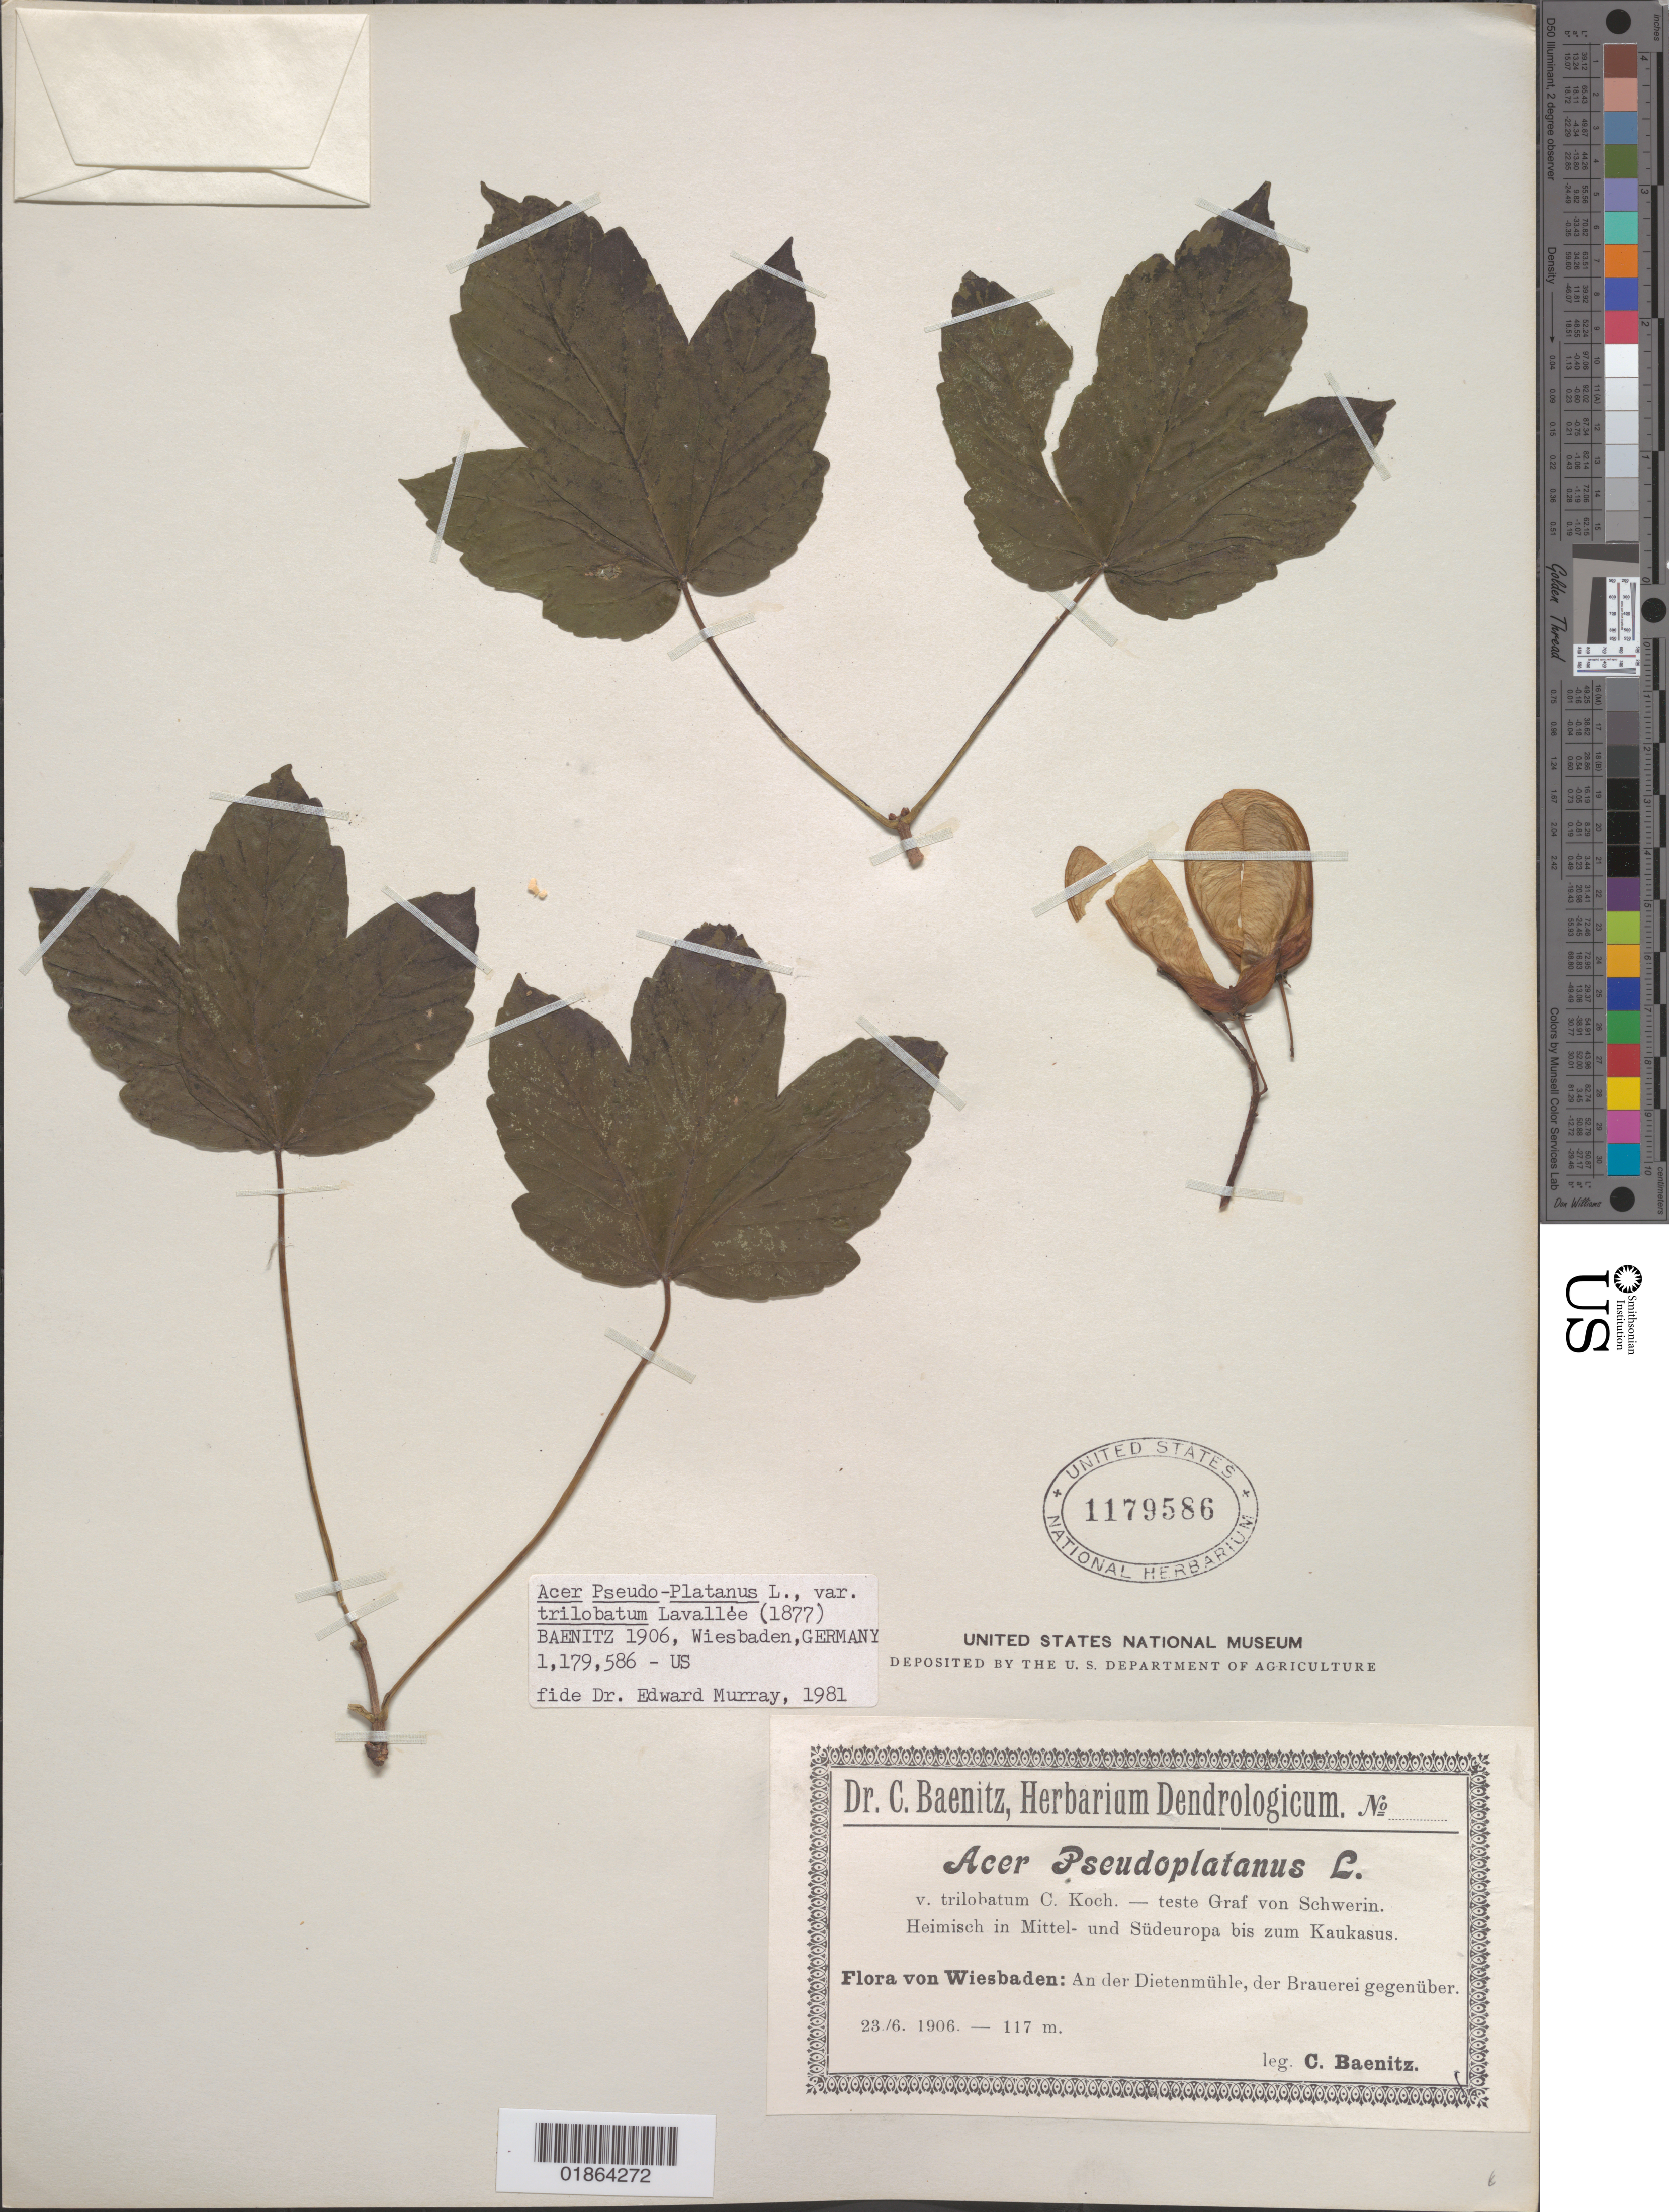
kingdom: Plantae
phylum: Tracheophyta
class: Magnoliopsida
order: Sapindales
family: Sapindaceae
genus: Acer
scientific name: Acer pseudoplatanus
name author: L.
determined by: Murray, Edward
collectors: C. G. Baenitz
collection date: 1906-06-23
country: Germany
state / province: Hesse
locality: Wiesbaden: An der Dietenmühle, der Brauerei gegenüber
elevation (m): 117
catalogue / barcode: US 1179586